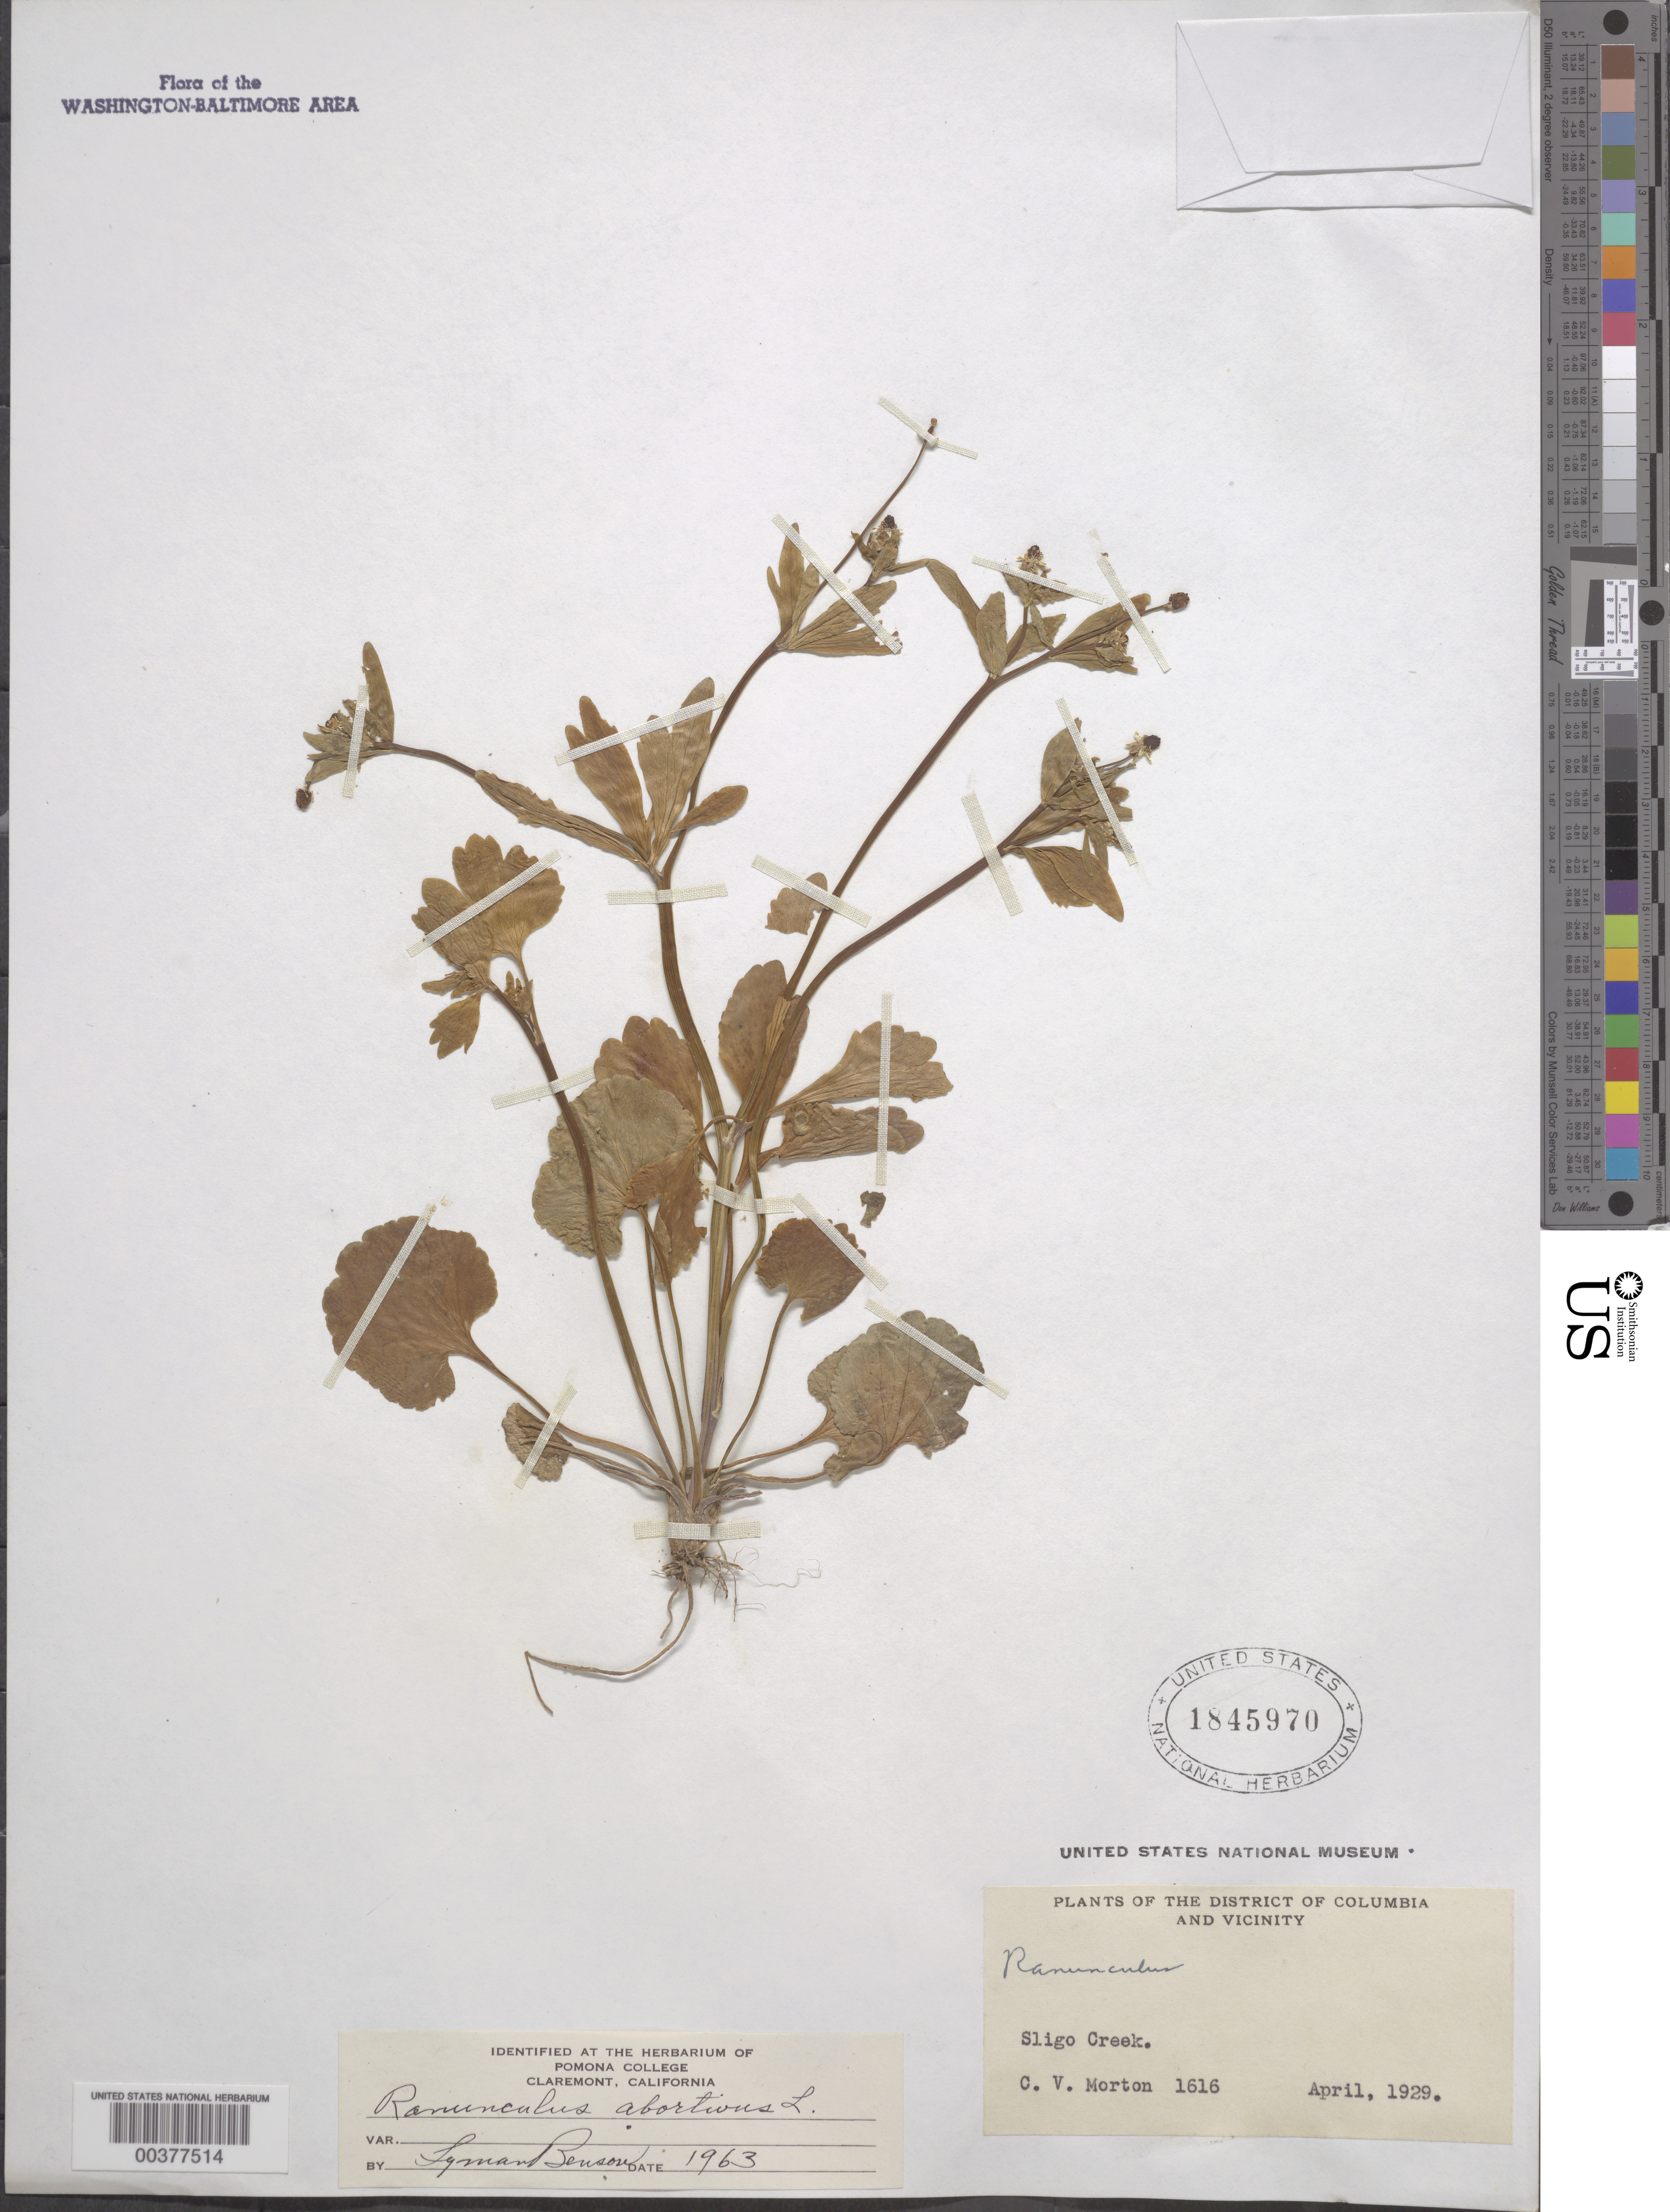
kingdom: Plantae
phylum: Tracheophyta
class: Magnoliopsida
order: Ranunculales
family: Ranunculaceae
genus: Ranunculus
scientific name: Ranunculus abortivus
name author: L.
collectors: C. V. Morton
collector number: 1616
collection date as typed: Apr 1929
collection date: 1929-04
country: United States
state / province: Maryland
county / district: Montgomery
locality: Sligo Creek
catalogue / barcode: US 1845970